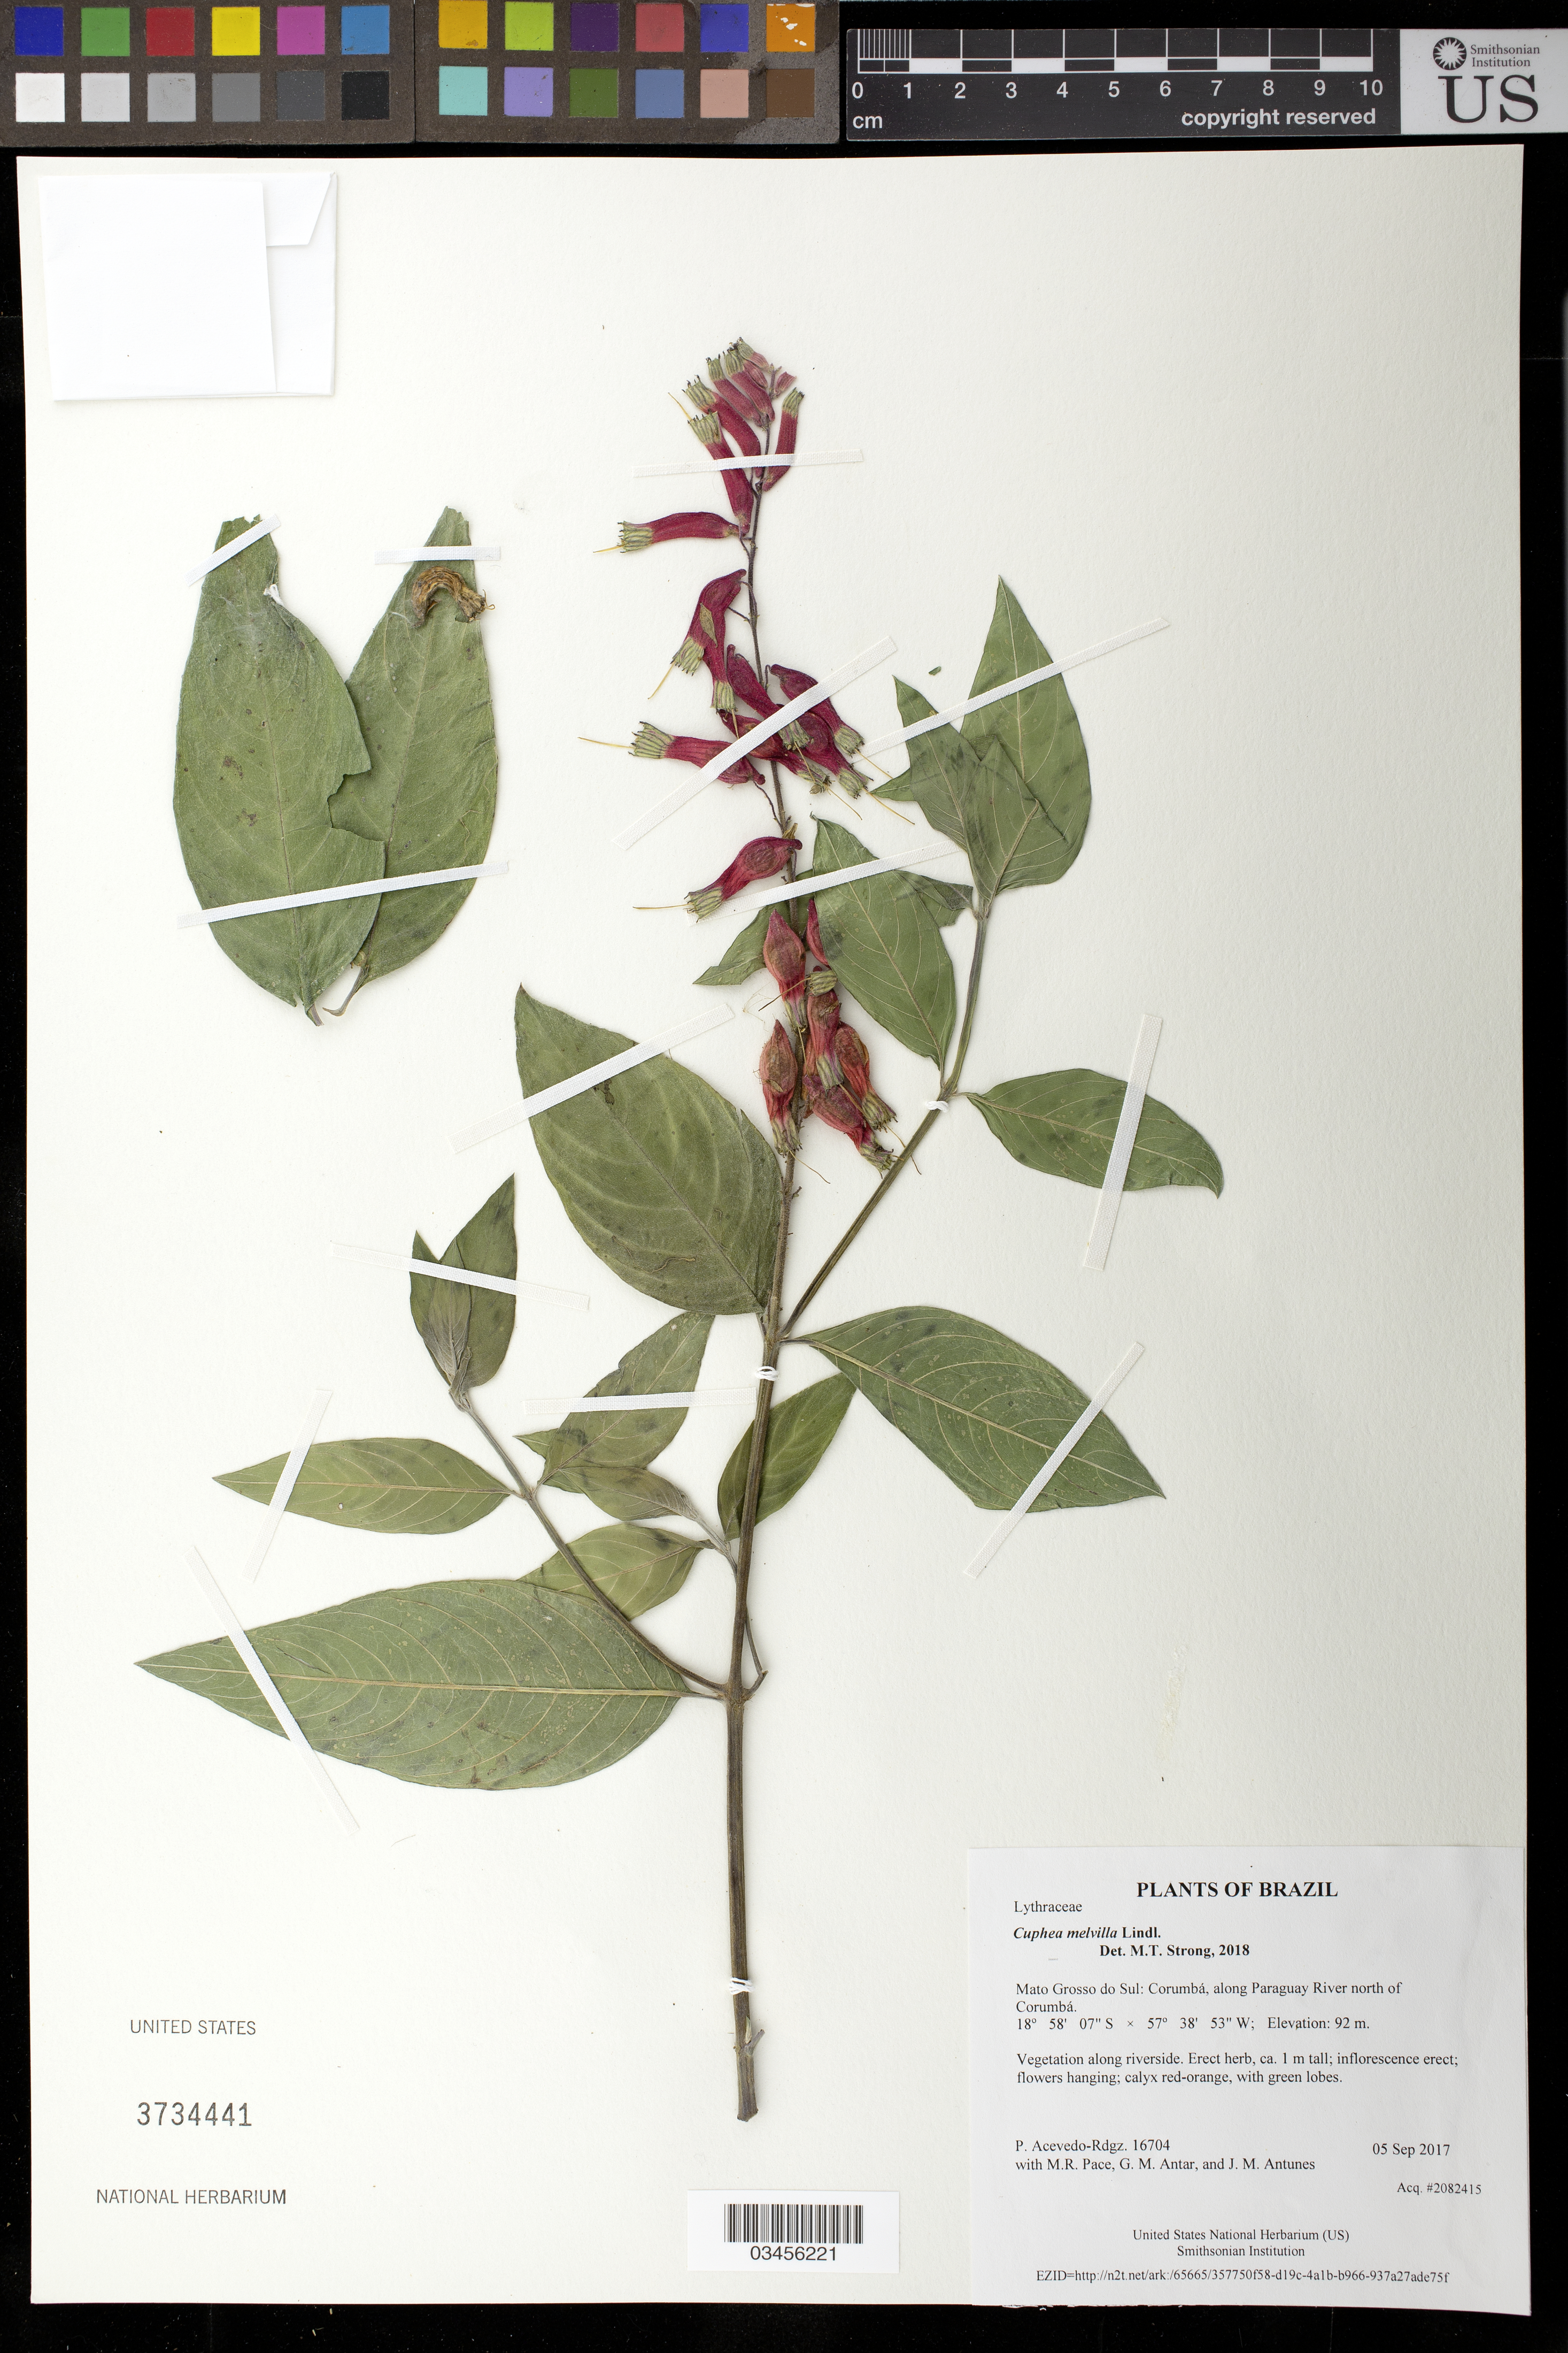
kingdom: Plantae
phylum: Tracheophyta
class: Magnoliopsida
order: Myrtales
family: Lythraceae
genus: Cuphea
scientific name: Cuphea melvilla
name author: Lindl.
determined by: Strong, Mark T., (BOT), Smithsonian Institution - National Museum of Natural History (UNITED STATES)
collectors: P. Acevedo-Rodr., M. R. Pace, G. M. Antar & J. M. Antunes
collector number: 16704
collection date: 2017-09-05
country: Brazil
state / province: Mato Grosso do Sul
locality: Corumbá, along Paraguay River north of Corumbá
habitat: Vegetation along riverside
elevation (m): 92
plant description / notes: US, NY, MO, K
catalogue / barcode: US 3734441